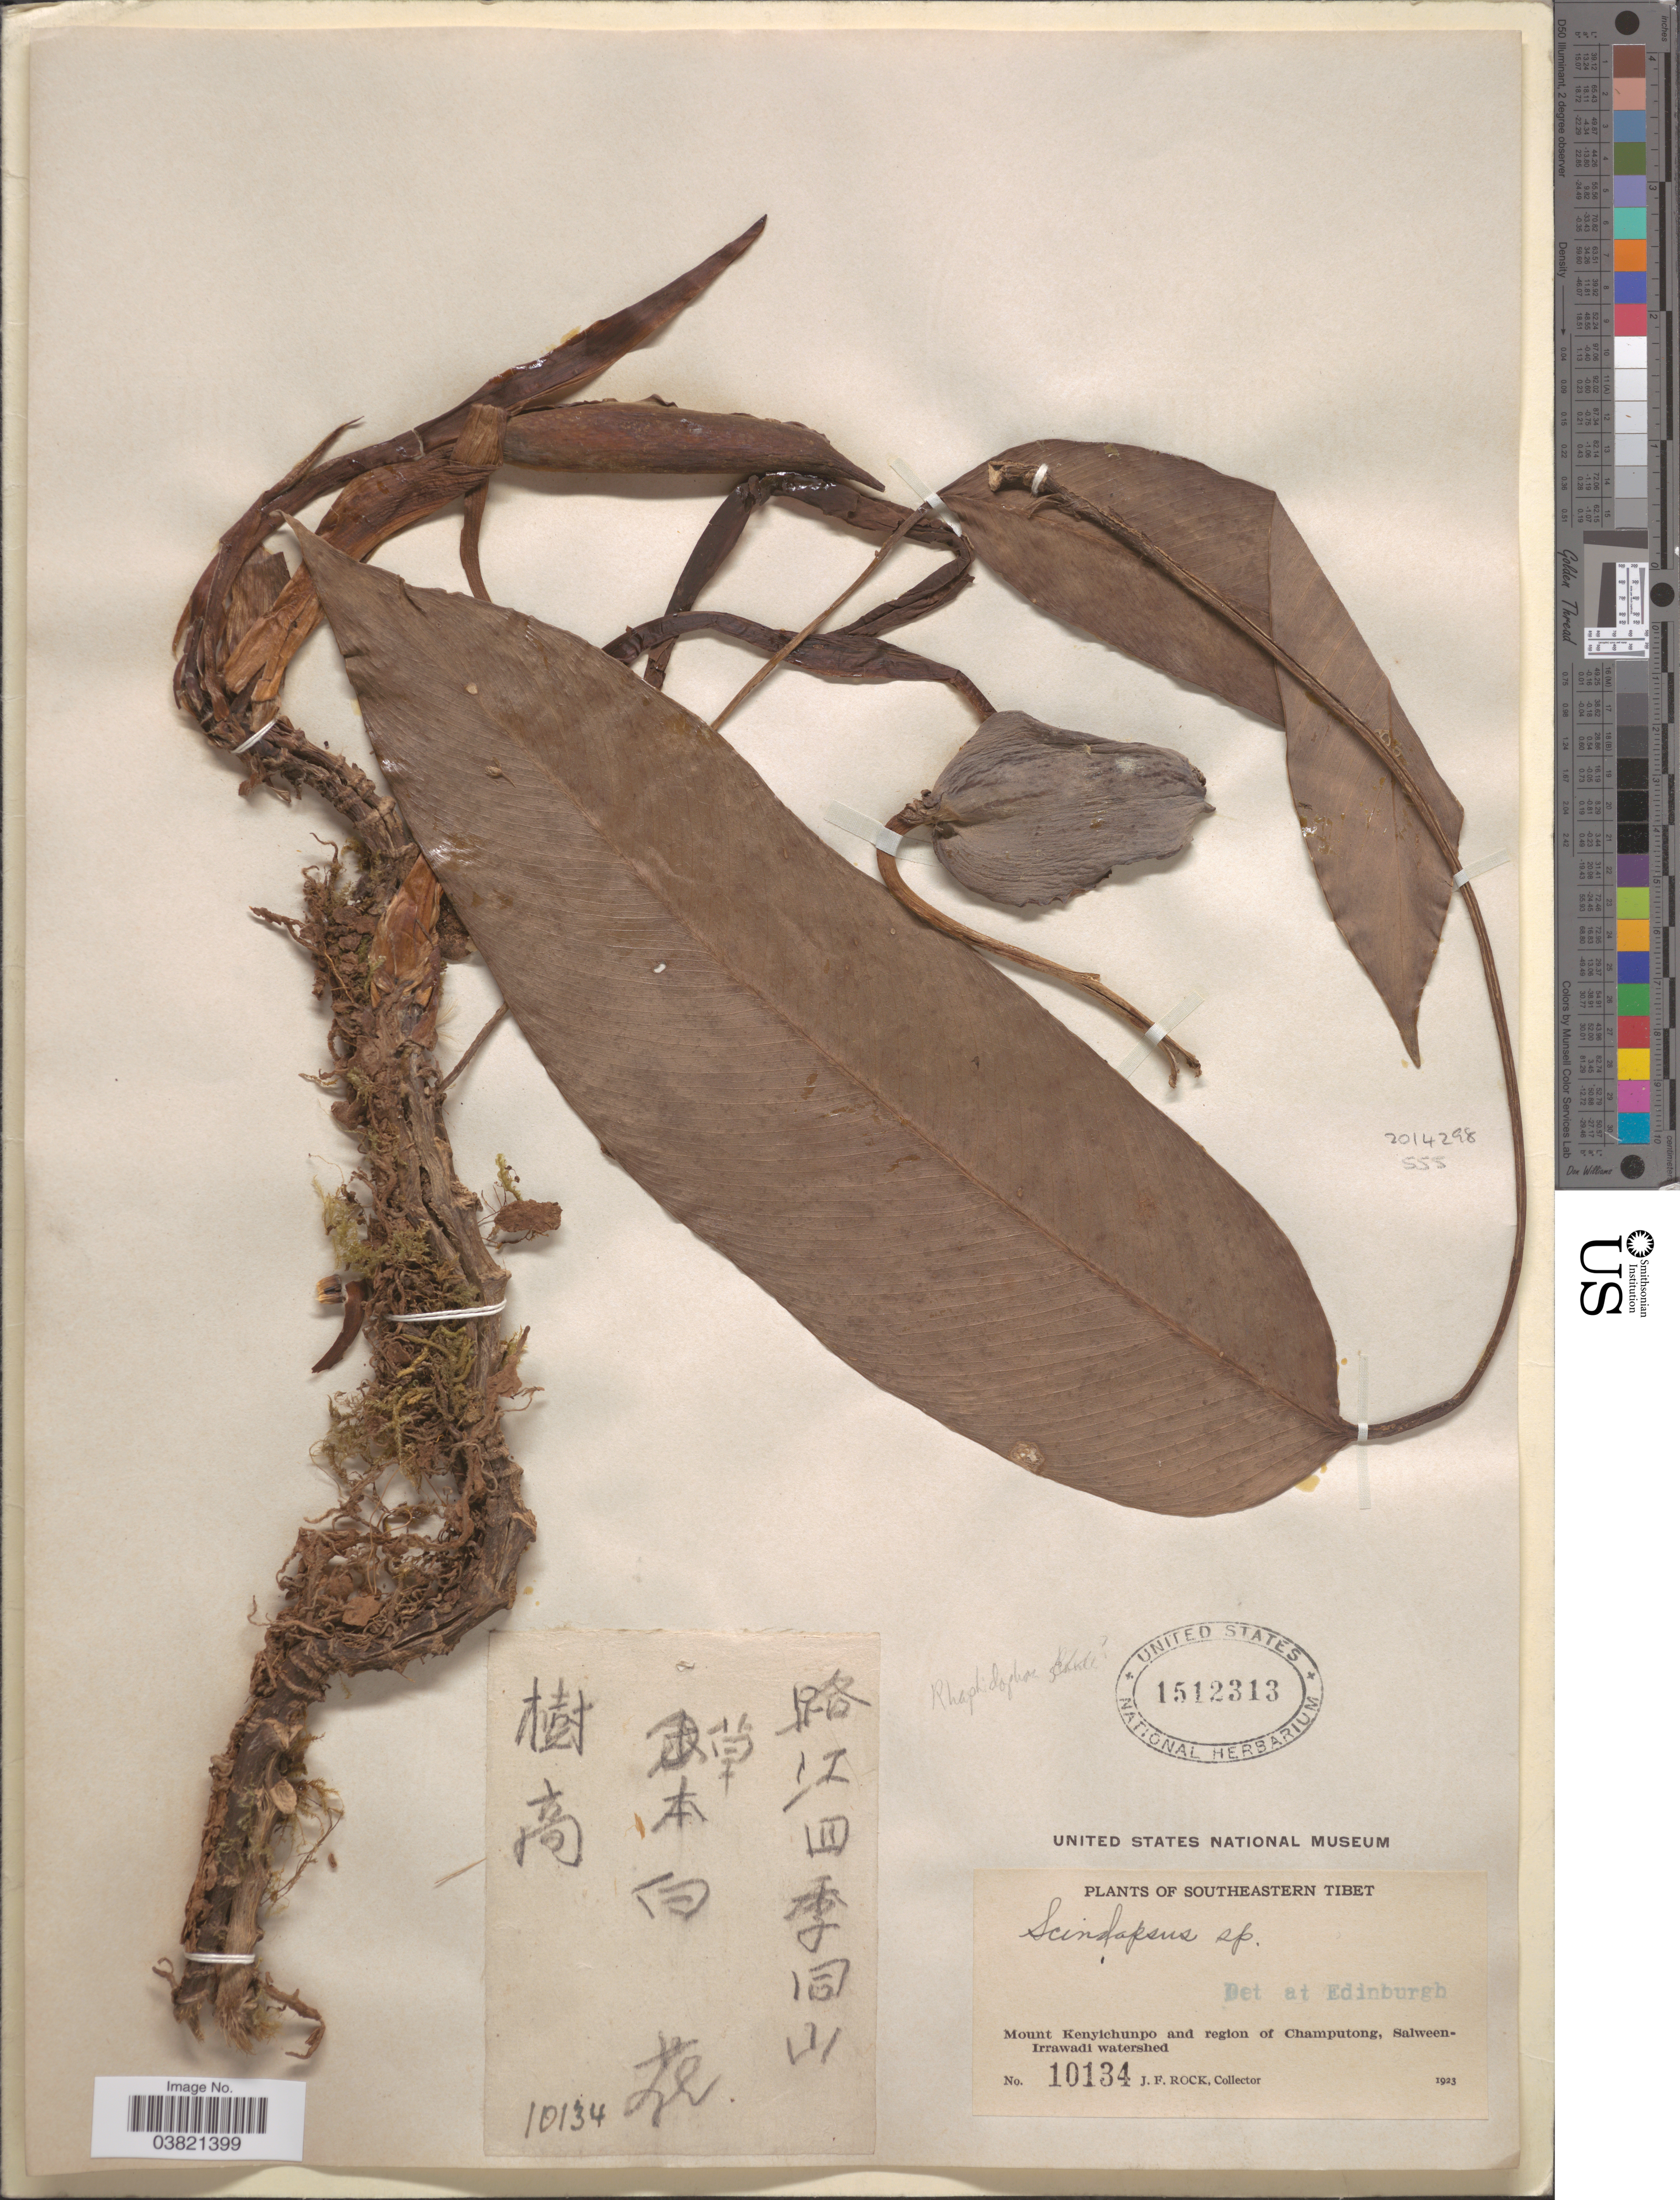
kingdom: Plantae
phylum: Tracheophyta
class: Liliopsida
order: Alismatales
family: Araceae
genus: Rhaphidophora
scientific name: Rhaphidophora sp.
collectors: J. Rock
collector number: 10134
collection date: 1923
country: China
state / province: Xizang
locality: Southeastern Tibet. Mount Kenyichunpo and region of Champutong, Salween-Irrawadi watershed.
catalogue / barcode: US 1512313